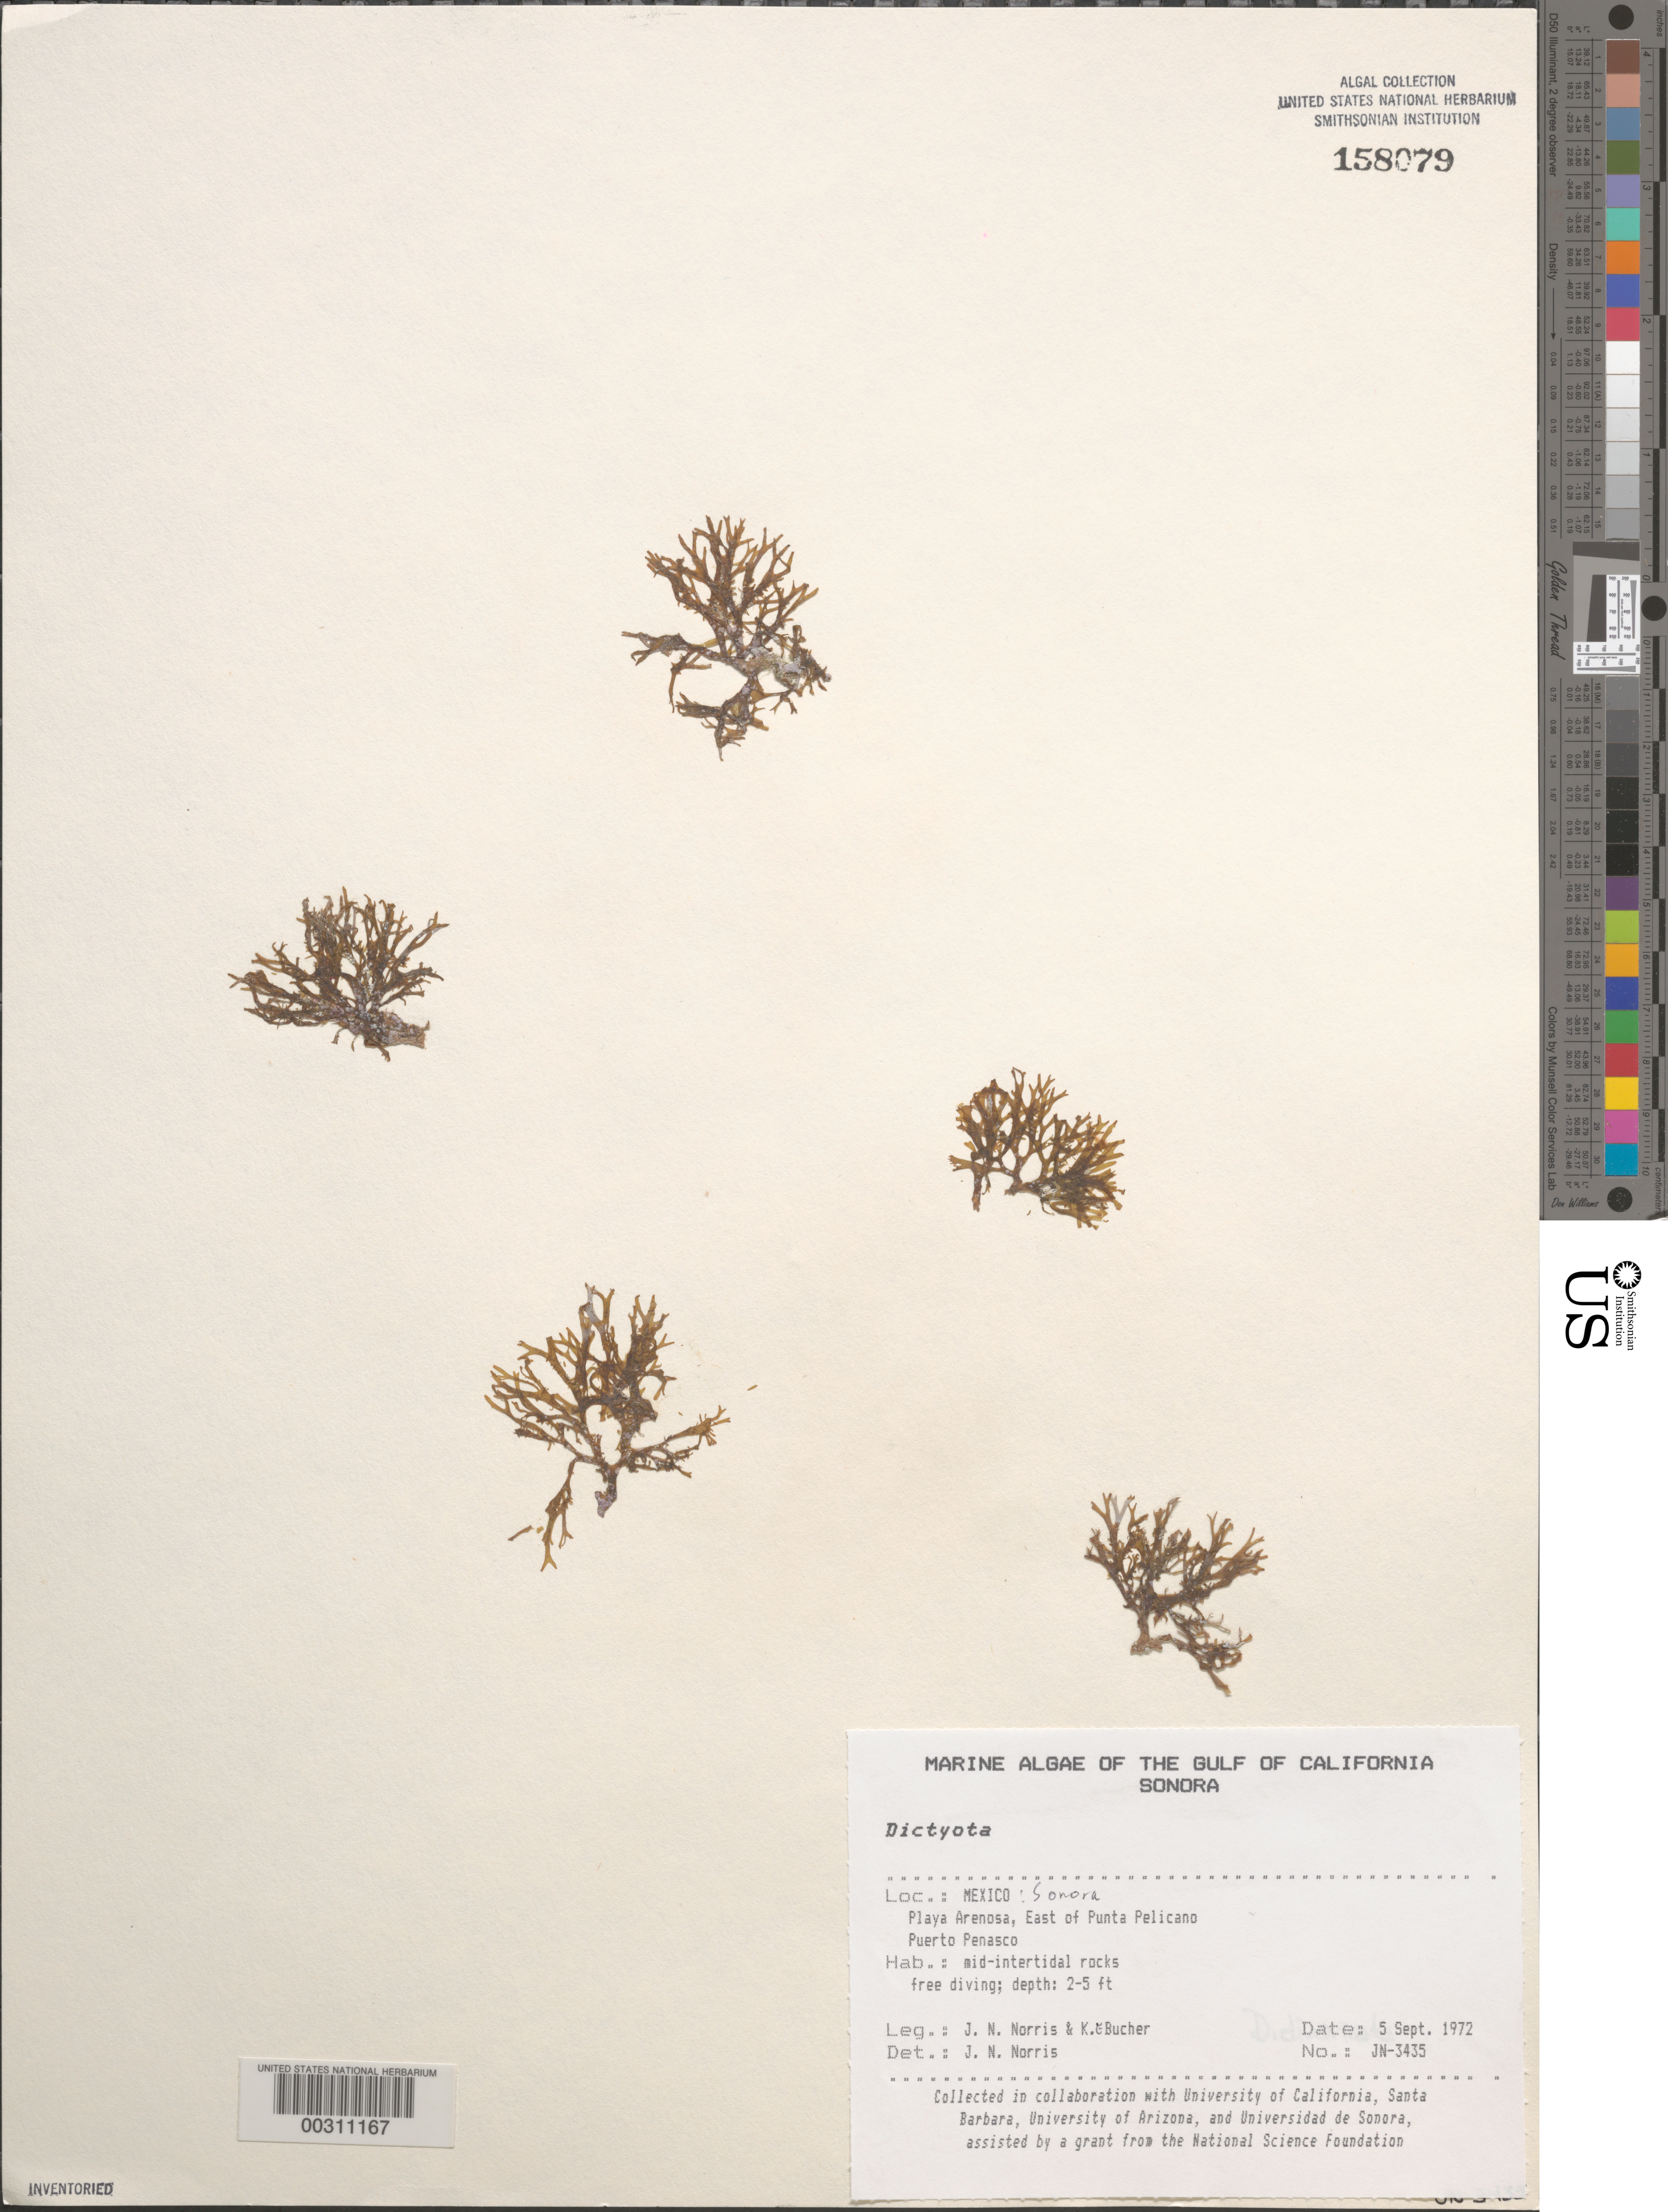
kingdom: Chromista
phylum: Ochrophyta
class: Phaeophyceae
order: Dictyotales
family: Dictyotaceae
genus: Dictyota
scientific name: Dictyota sp.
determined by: Norris, James N.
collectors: J. N. Norris & K. E. Bucher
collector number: JN-3435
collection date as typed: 05 Sep 1972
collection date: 1972-09-05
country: Mexico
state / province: Sonora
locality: Playa Arenosa, Puerto Penasco, east of Punta Pelicano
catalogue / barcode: US 158079